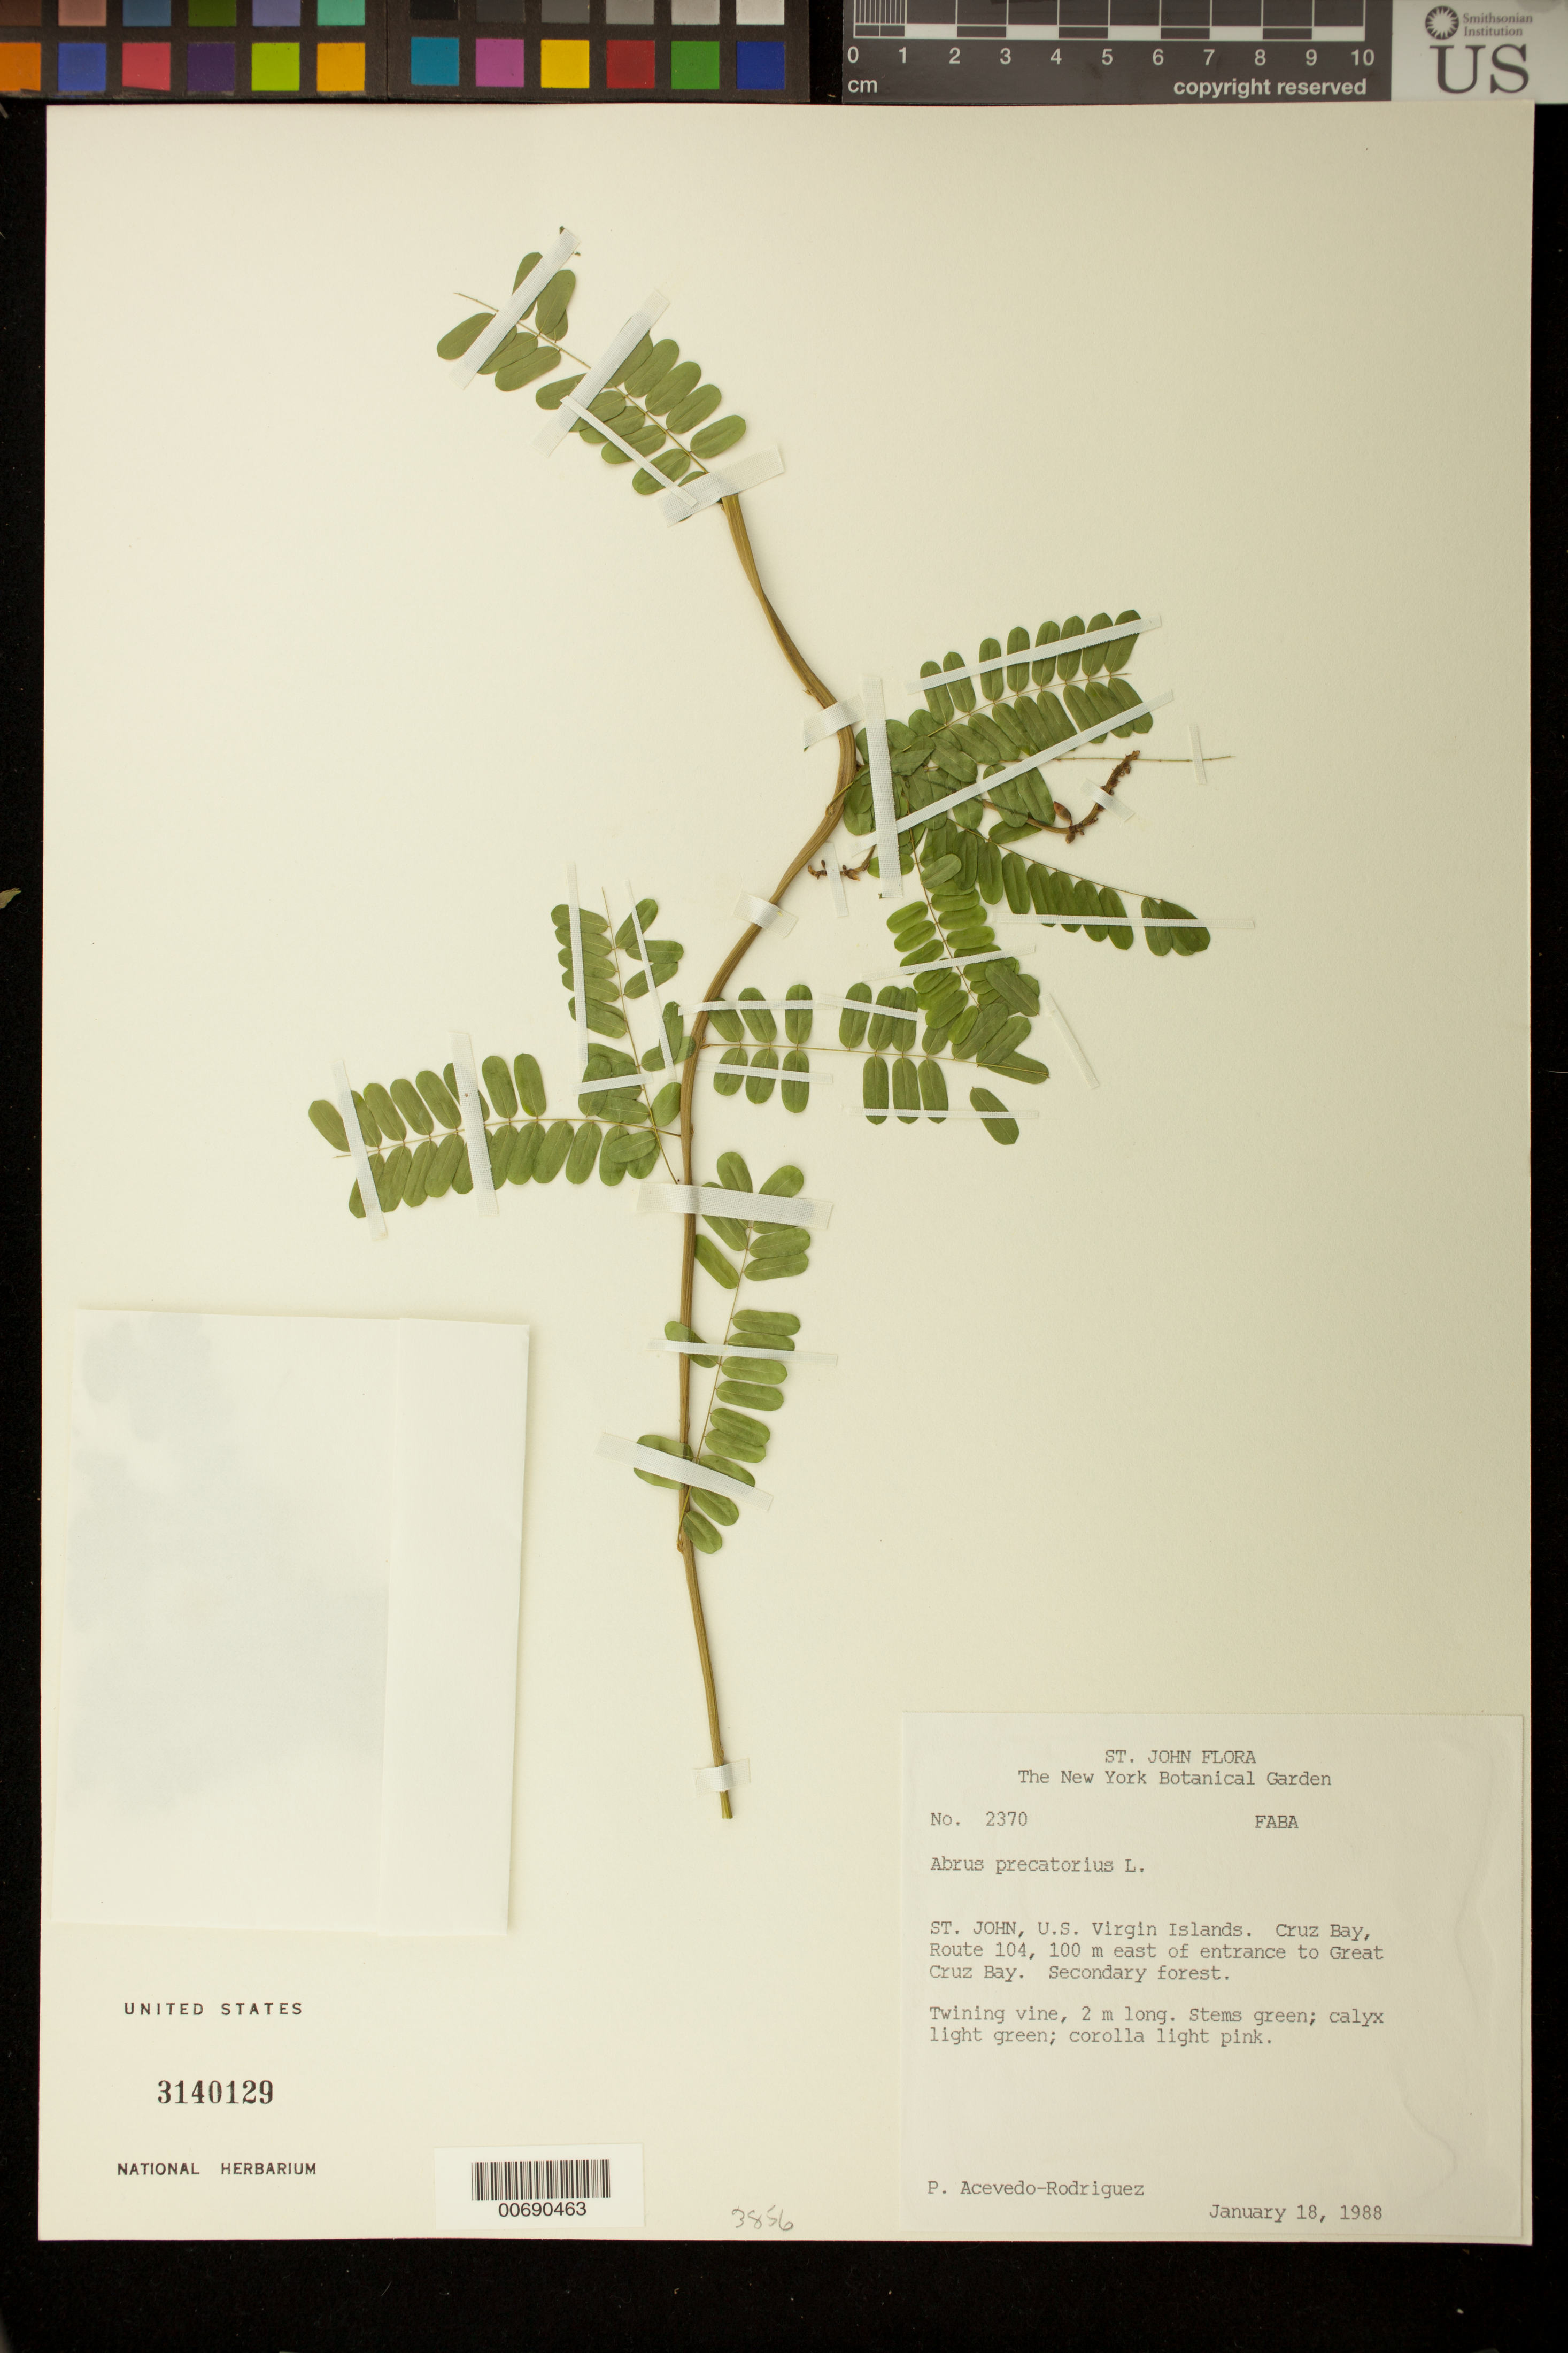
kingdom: Plantae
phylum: Tracheophyta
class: Magnoliopsida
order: Fabales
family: Fabaceae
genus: Abrus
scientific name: Abrus precatorius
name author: L.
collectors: P. Acevedo-Rodr.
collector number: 2370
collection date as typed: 18 Jan 1988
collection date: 1988-01-18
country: U.S. Virgin Islands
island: St. John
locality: Cruz Bay Quarter; Route 104, 100 m east of entrance to Great Cruz Bay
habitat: Secondary forest.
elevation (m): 10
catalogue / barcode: US 3140129